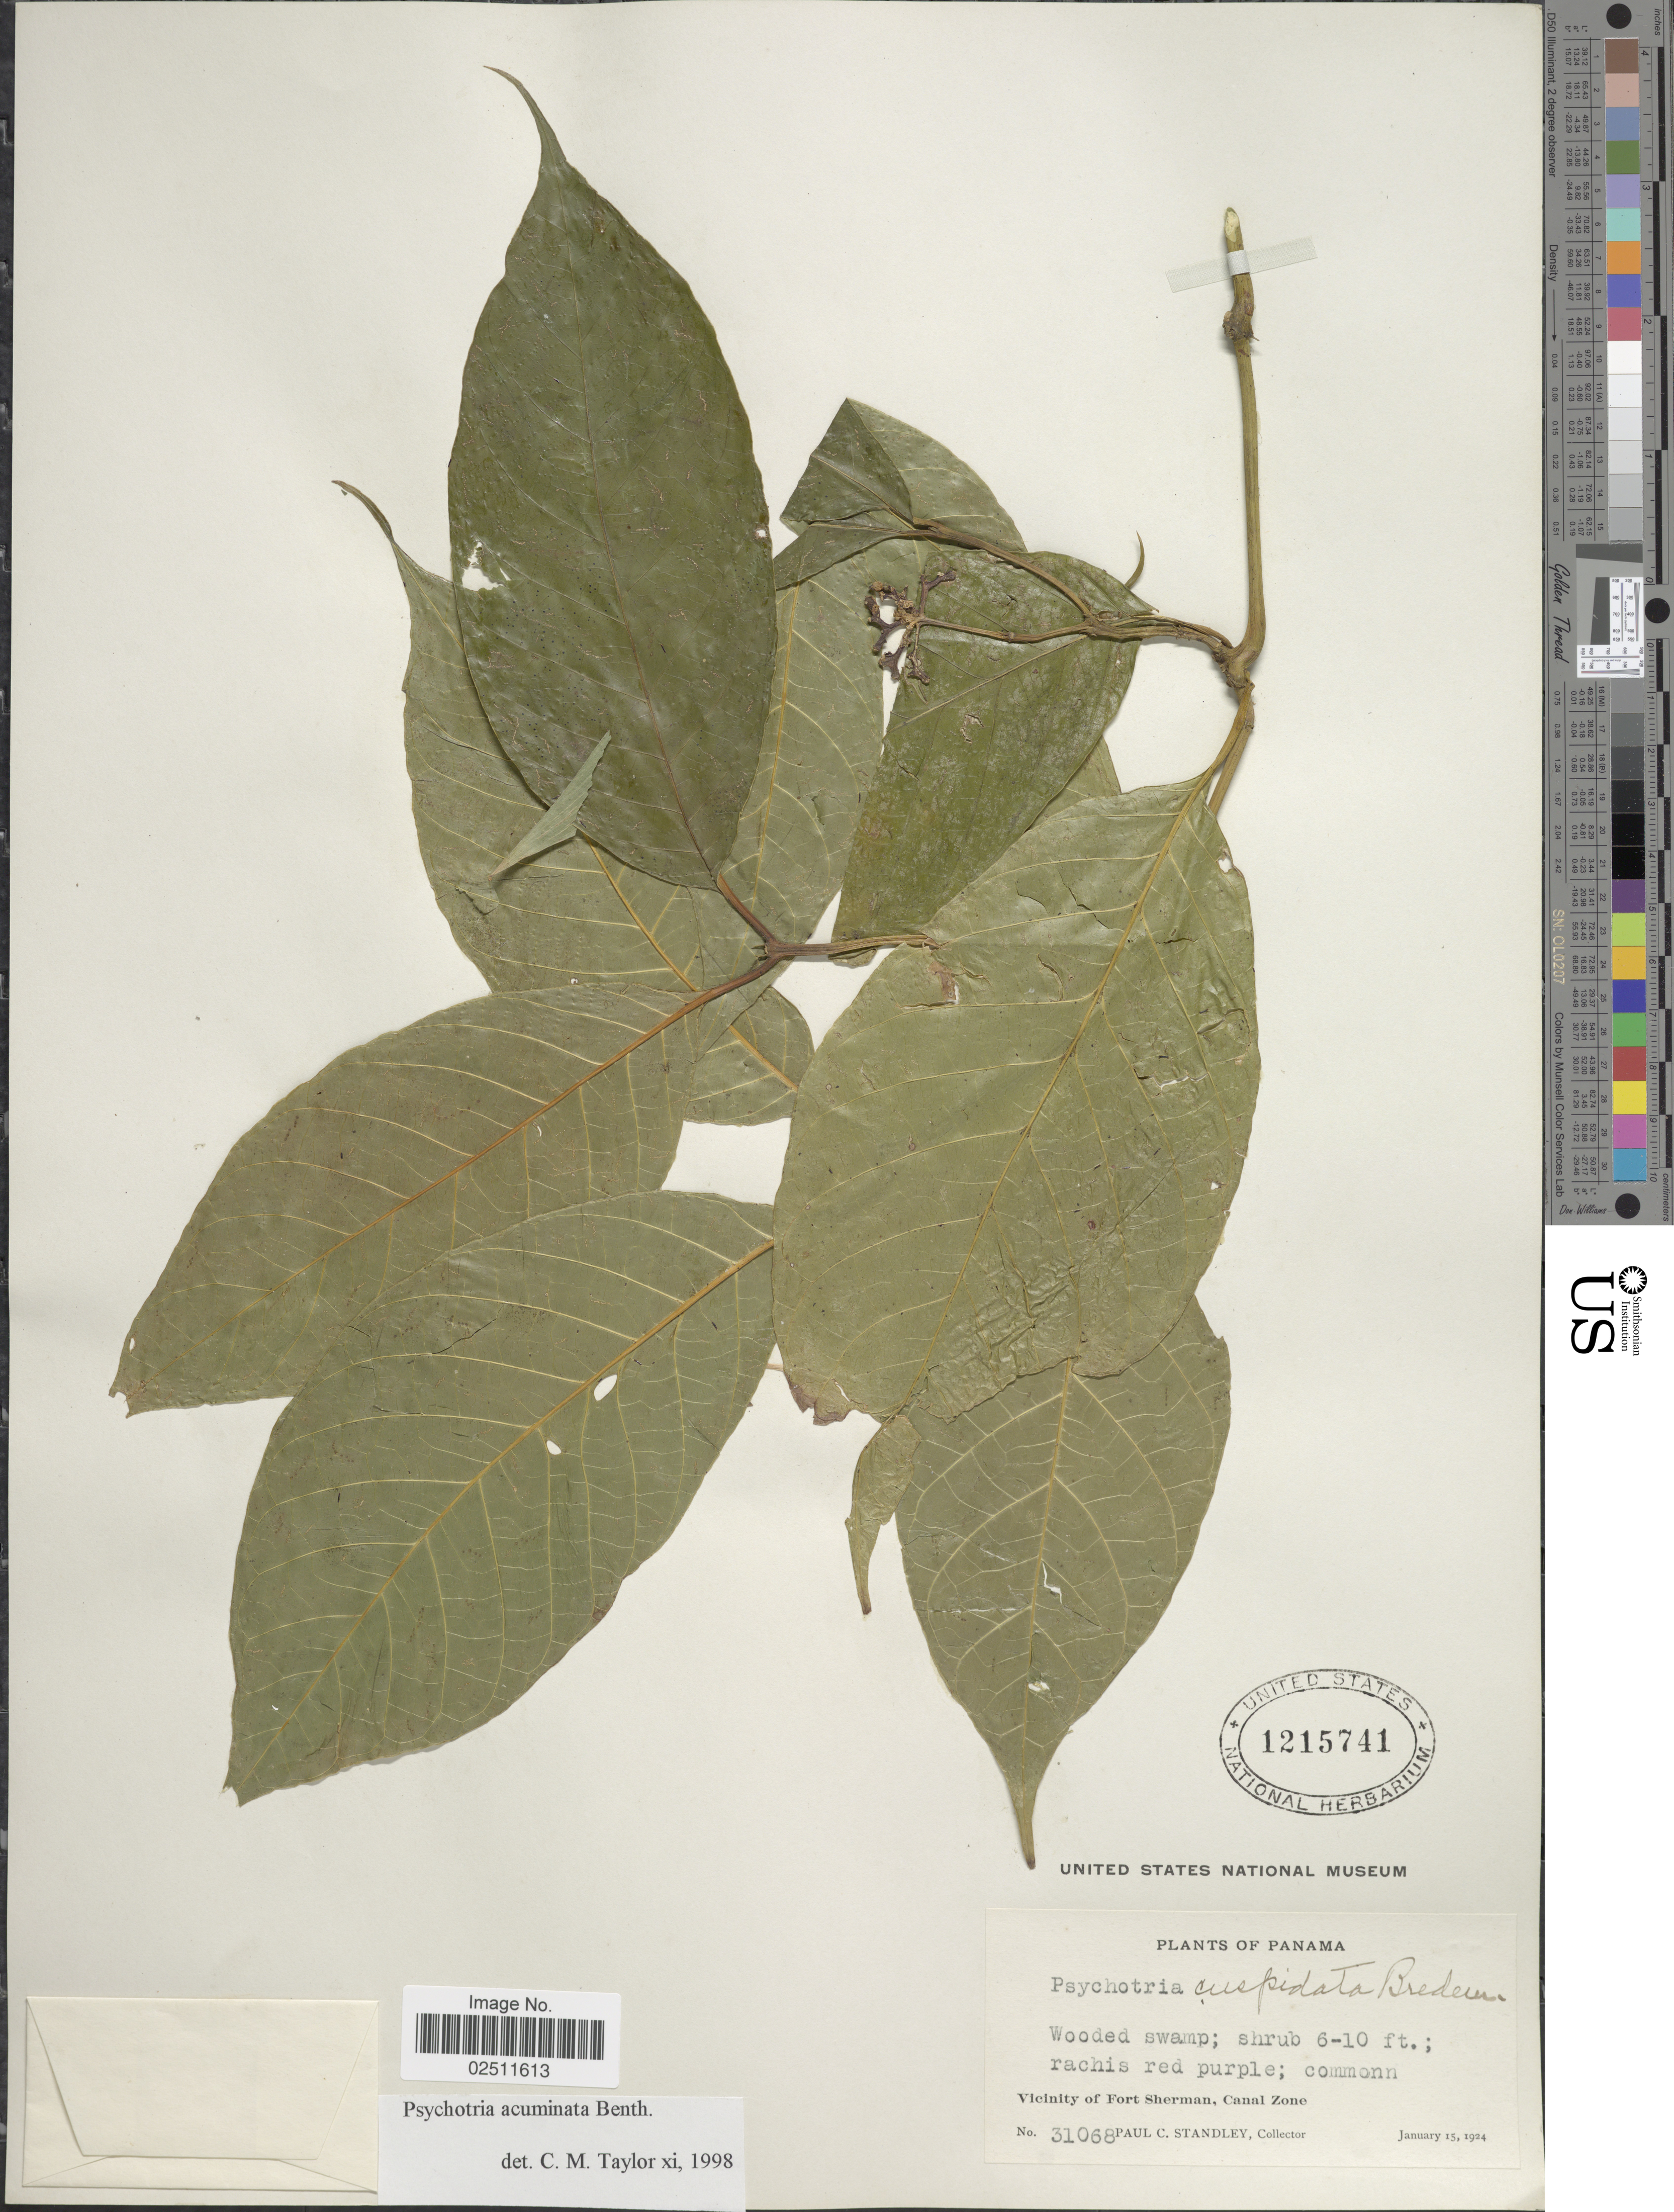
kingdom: Plantae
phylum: Tracheophyta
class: Magnoliopsida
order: Gentianales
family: Rubiaceae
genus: Psychotria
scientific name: Psychotria acuminata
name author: Benth.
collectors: P. C. Standley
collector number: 31068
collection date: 1924-01-15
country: Panama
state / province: Colón / Panamá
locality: Vicinity of Fort Sherman, Canal Zone.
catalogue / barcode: US 1215741